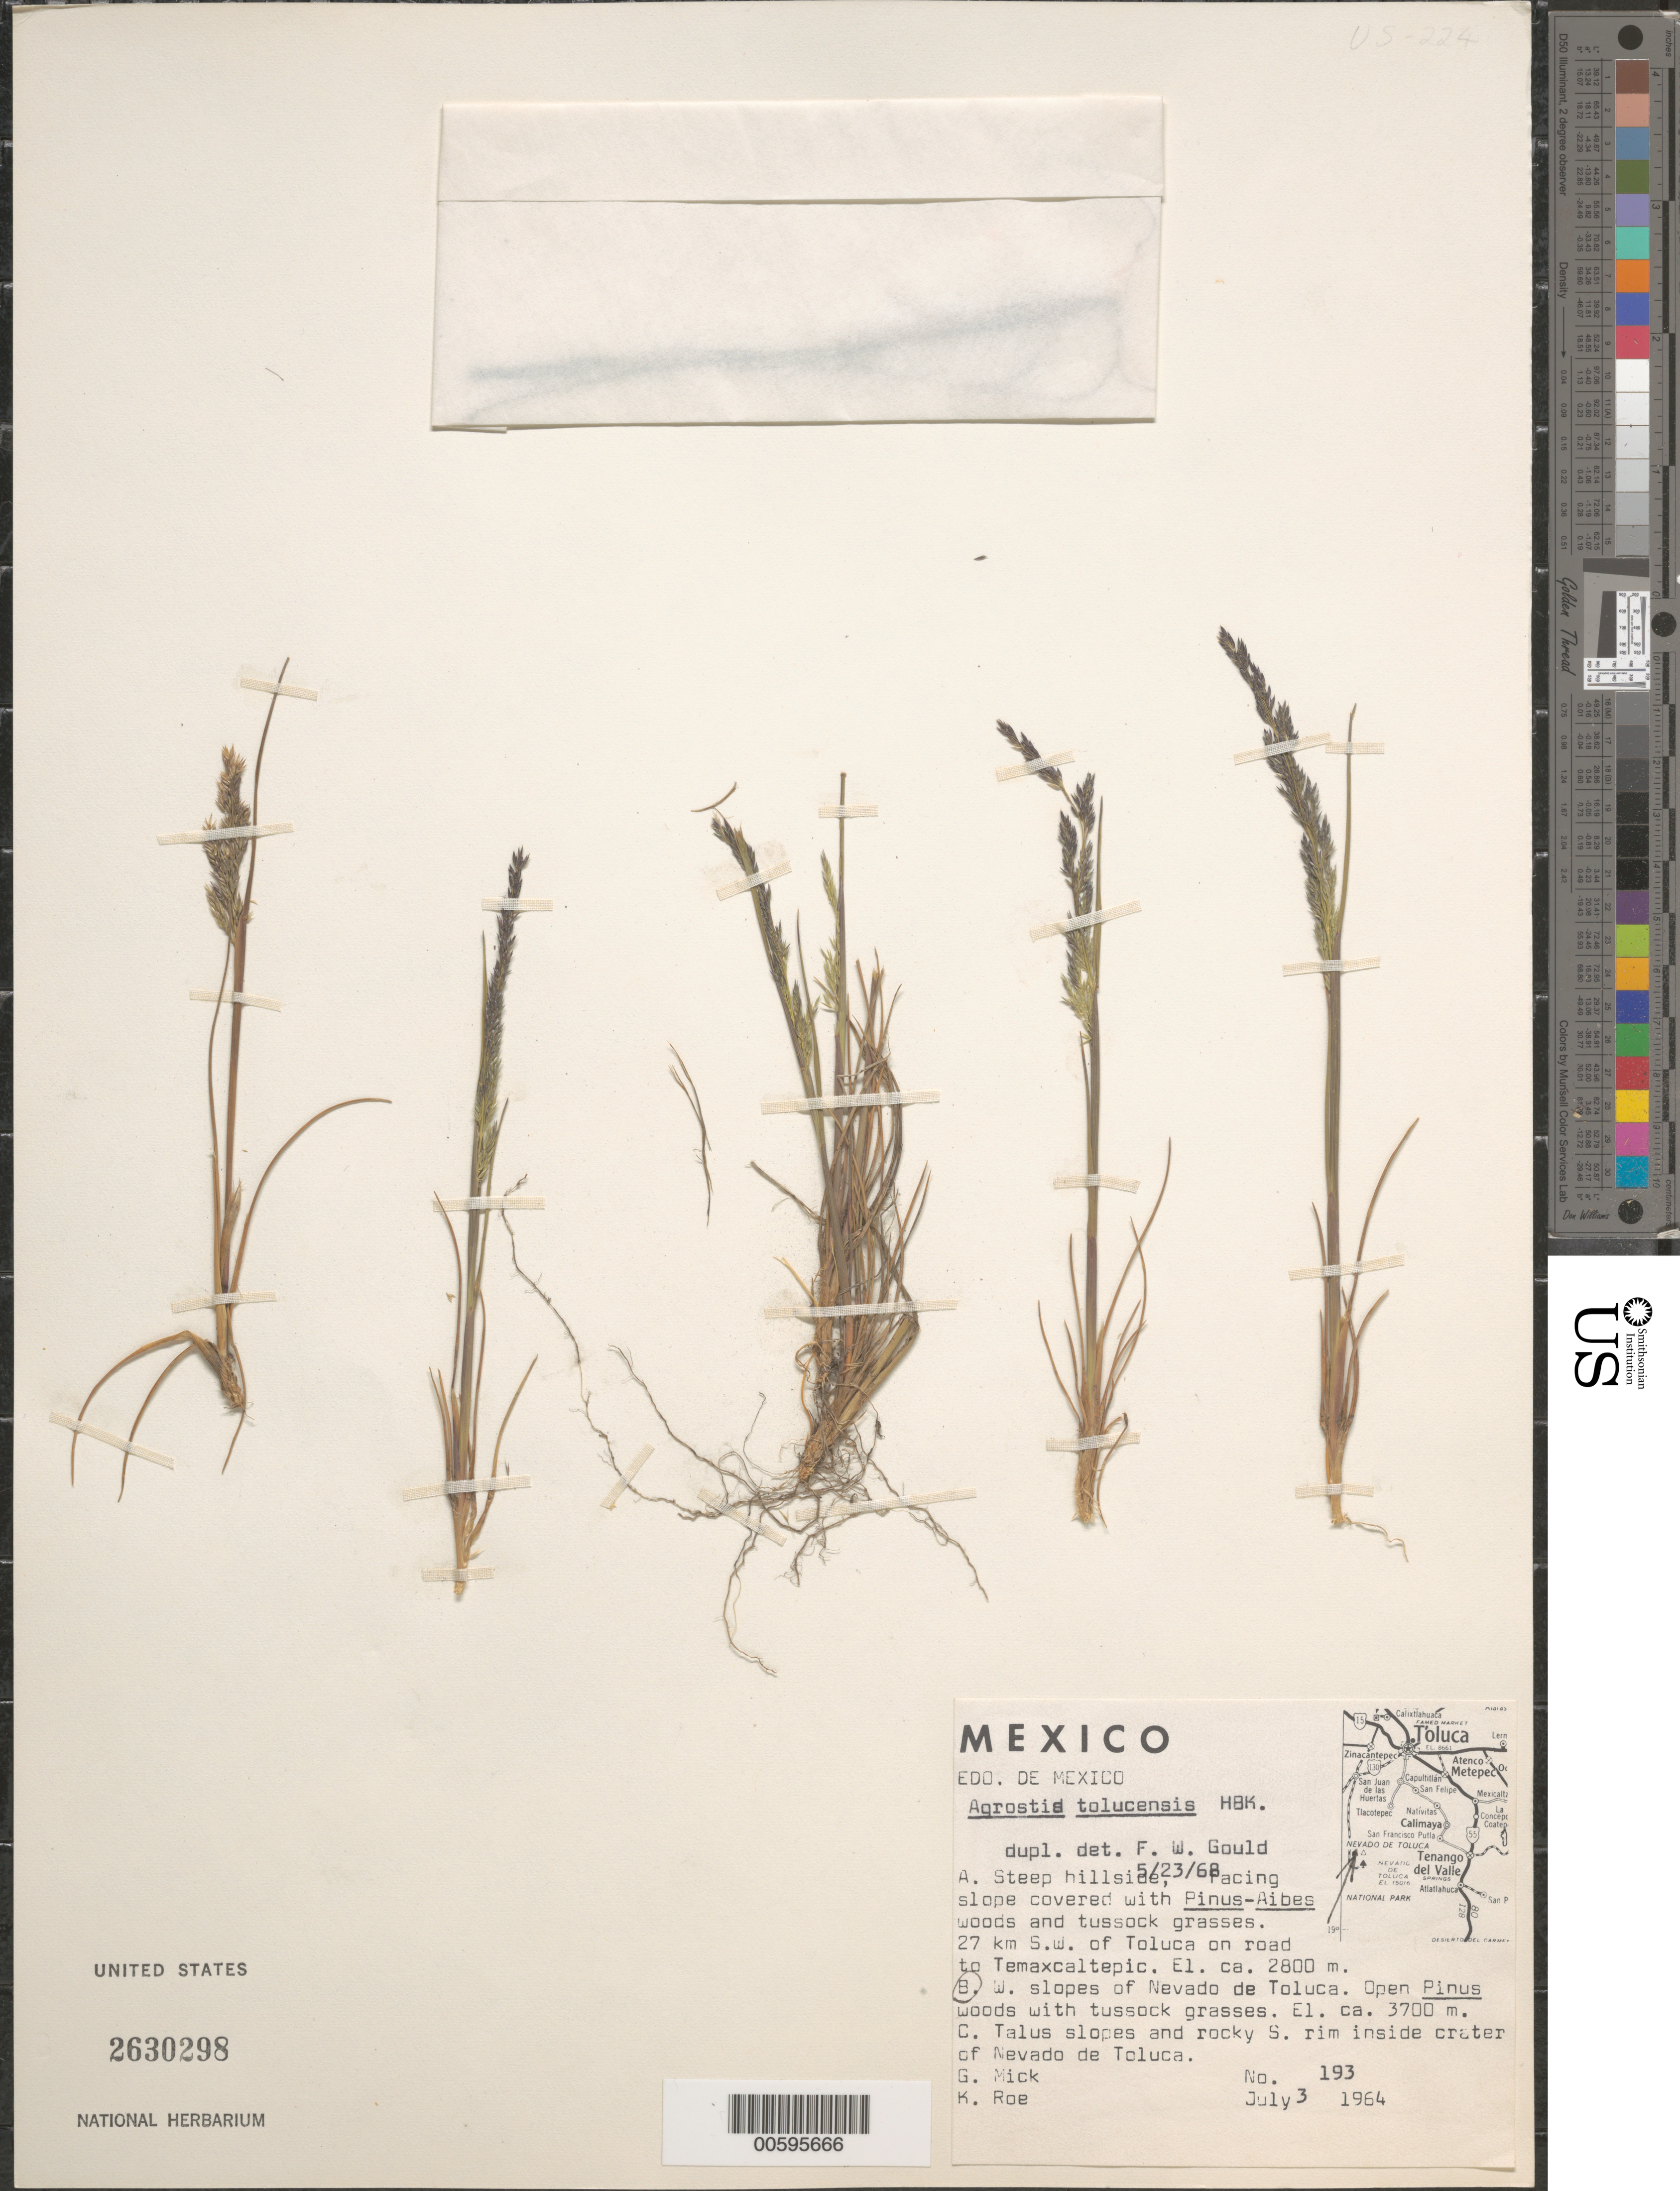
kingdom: Plantae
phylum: Tracheophyta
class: Liliopsida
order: Poales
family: Poaceae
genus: Agrostis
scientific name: Agrostis tolucensis Kunth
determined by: Gould, F. W.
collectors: G. Mick & K. E. Roe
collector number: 193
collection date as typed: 3 Jul 1964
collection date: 1964-07-03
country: Mexico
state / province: México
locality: W slopes of Nevado de Toluca.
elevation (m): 3700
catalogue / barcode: US 2630298